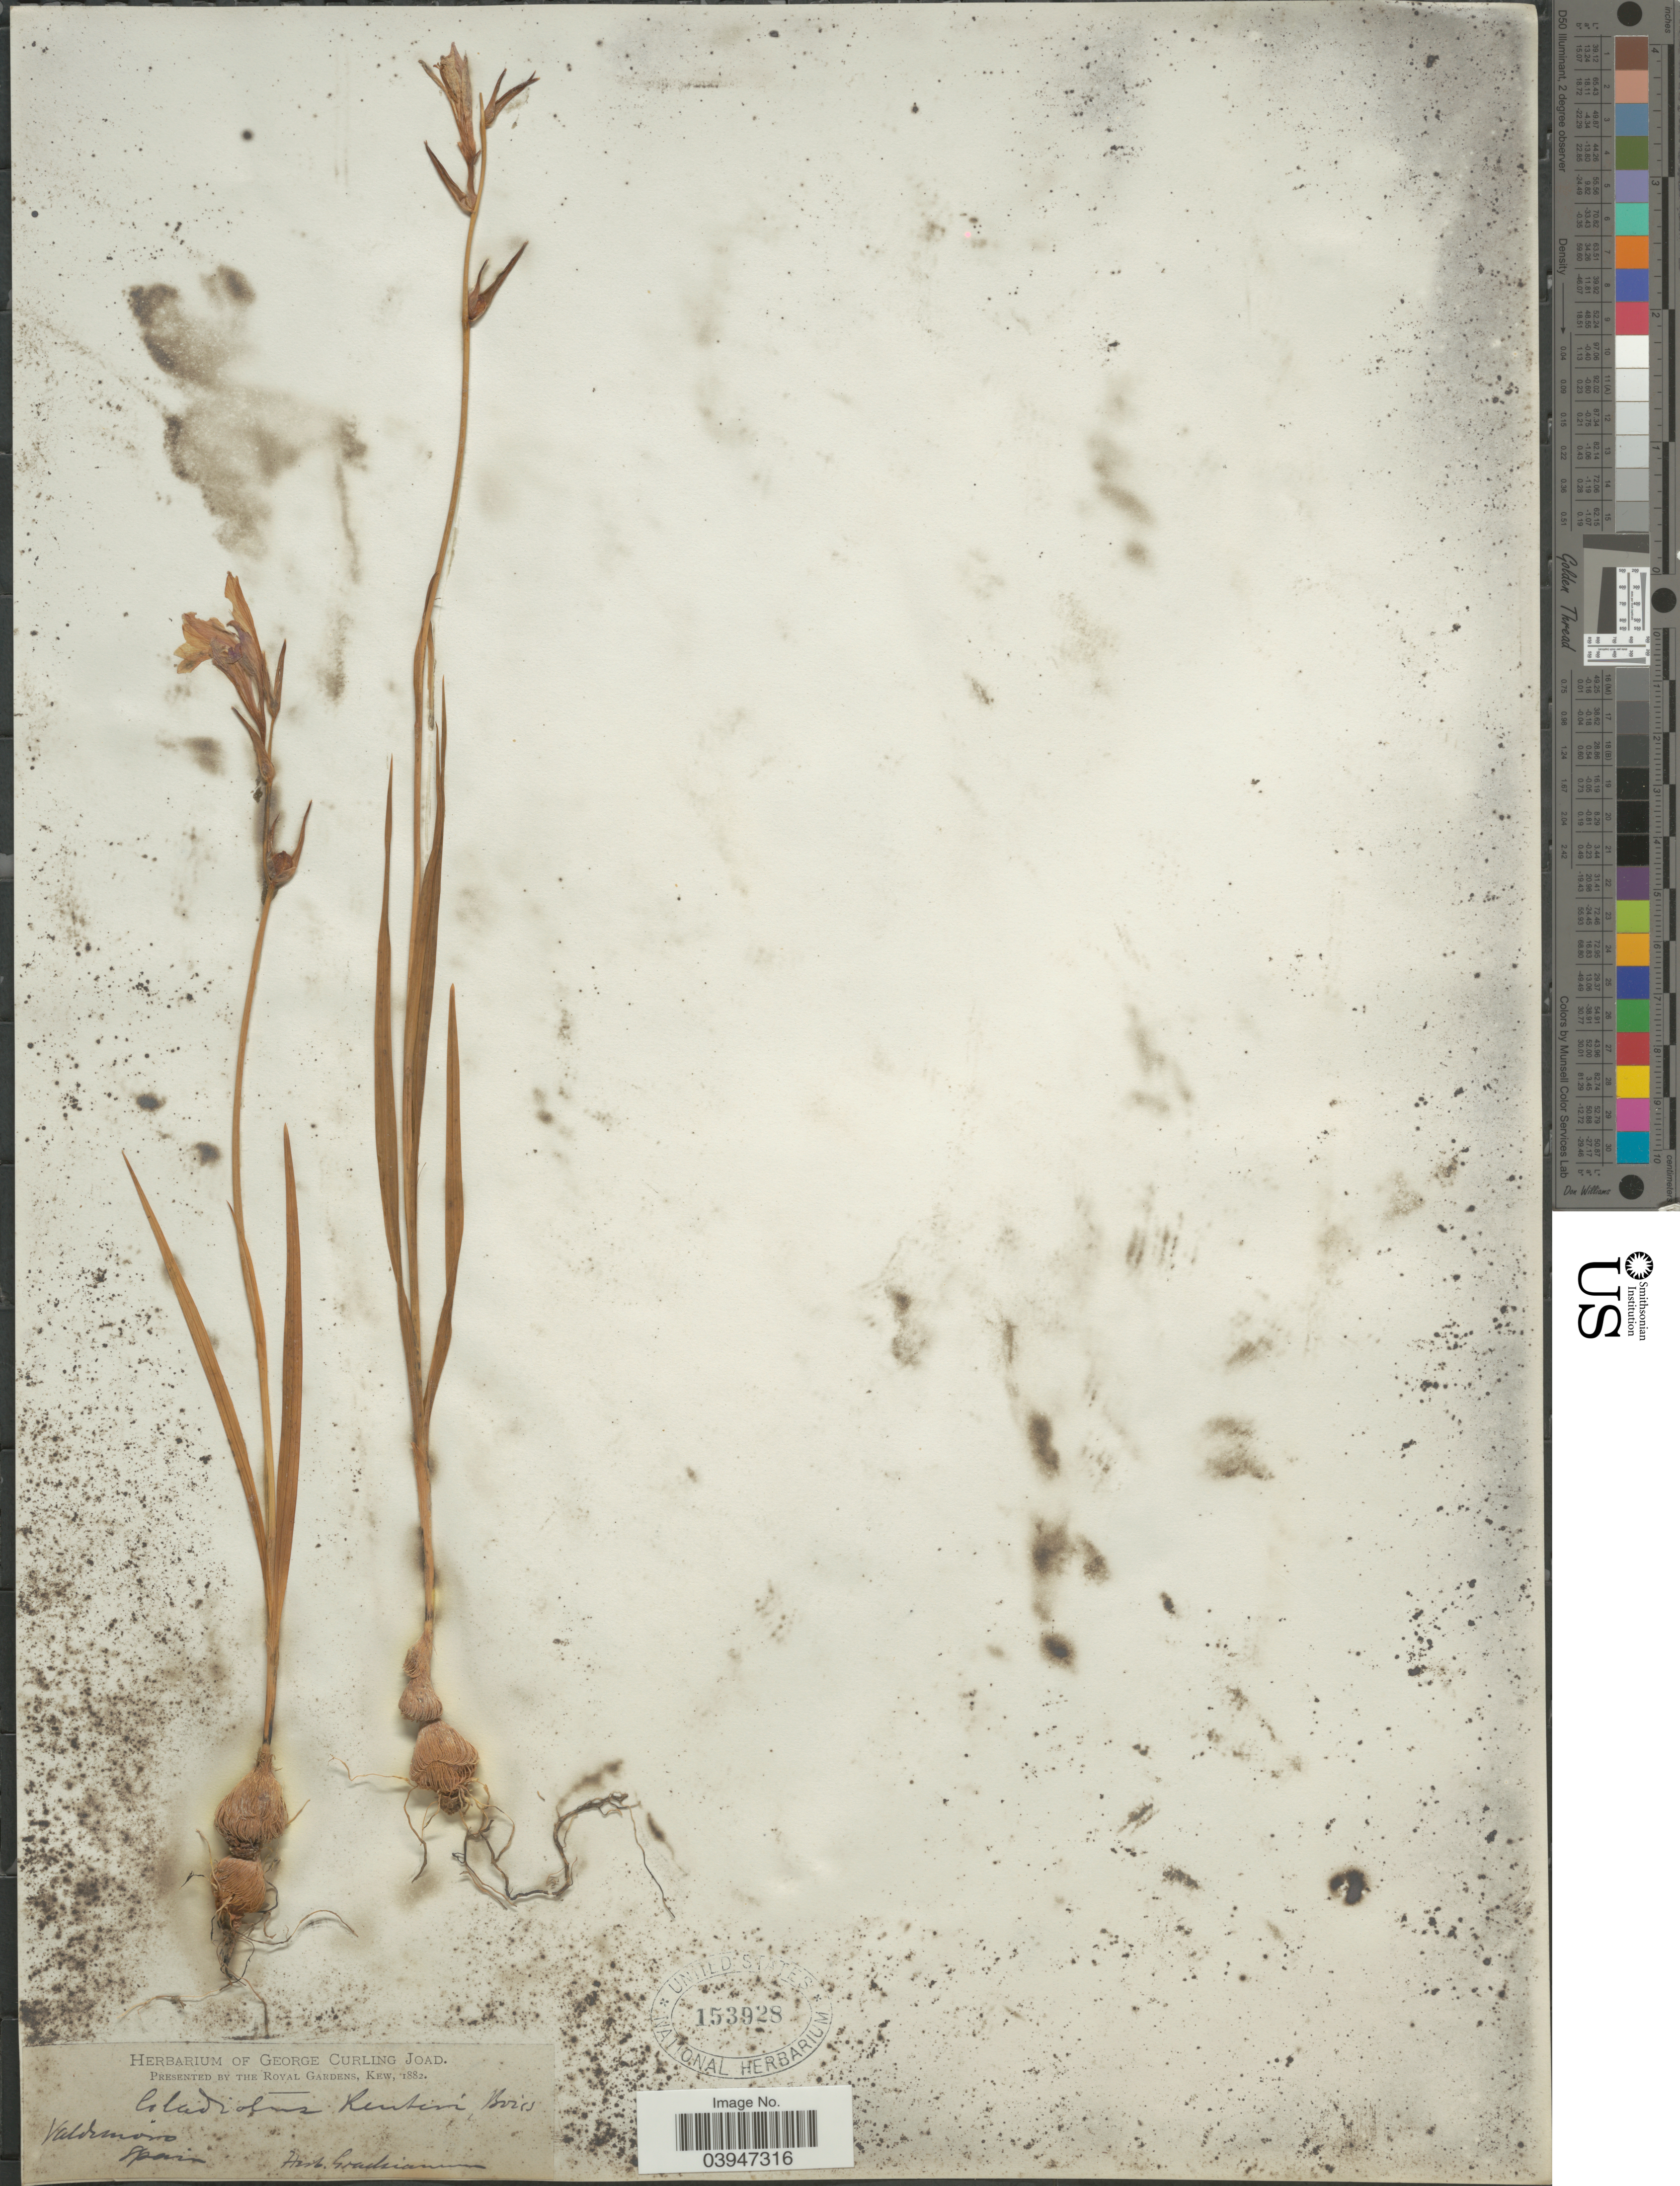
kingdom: Plantae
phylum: Tracheophyta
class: Liliopsida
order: Asparagales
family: Iridaceae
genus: Gladiolus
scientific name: Gladiolus reuteri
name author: Boiss.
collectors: ex herb. Gradsianum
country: Spain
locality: Valdemoro.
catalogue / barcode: US 153928